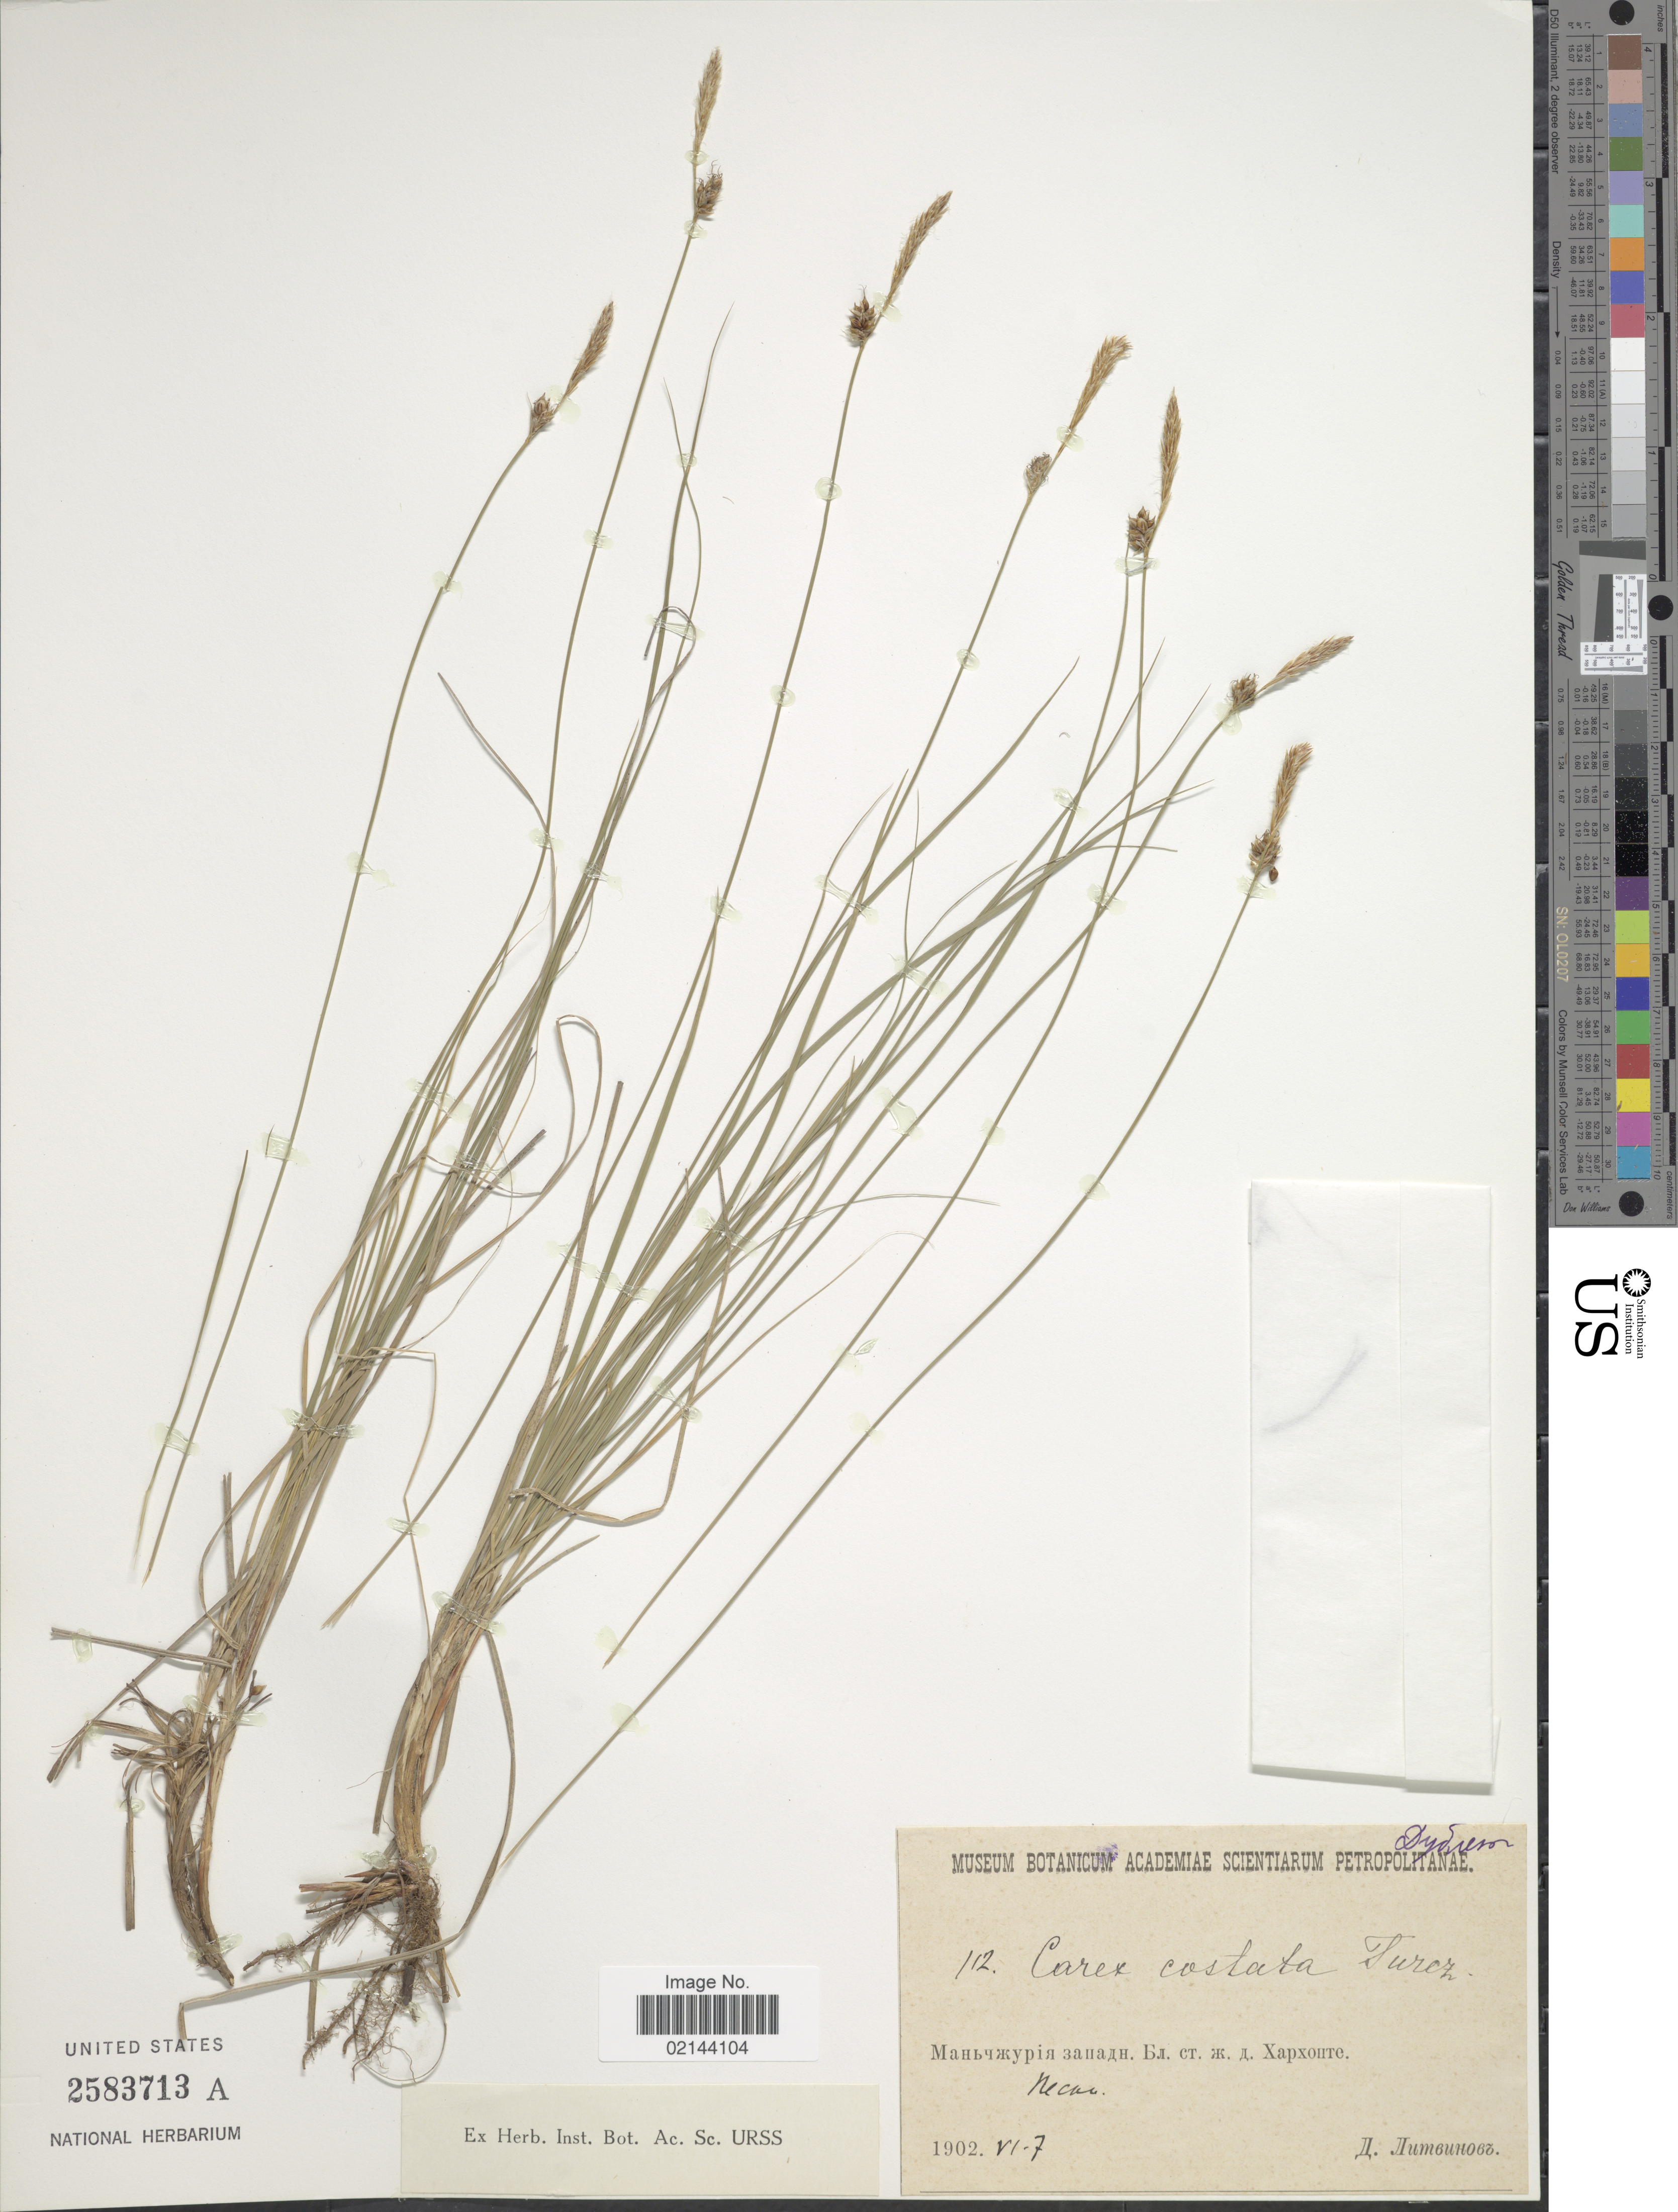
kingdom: Plantae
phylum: Tracheophyta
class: Liliopsida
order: Poales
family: Cyperaceae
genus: Carex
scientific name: Carex korshinskyi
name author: Kom.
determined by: Strong, Mark T., (BOT), Smithsonian Institution - National Museum of Natural History (UNITED STATES)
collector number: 112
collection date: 1902-06-07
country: U.S.S.R.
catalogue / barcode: US 2583713A